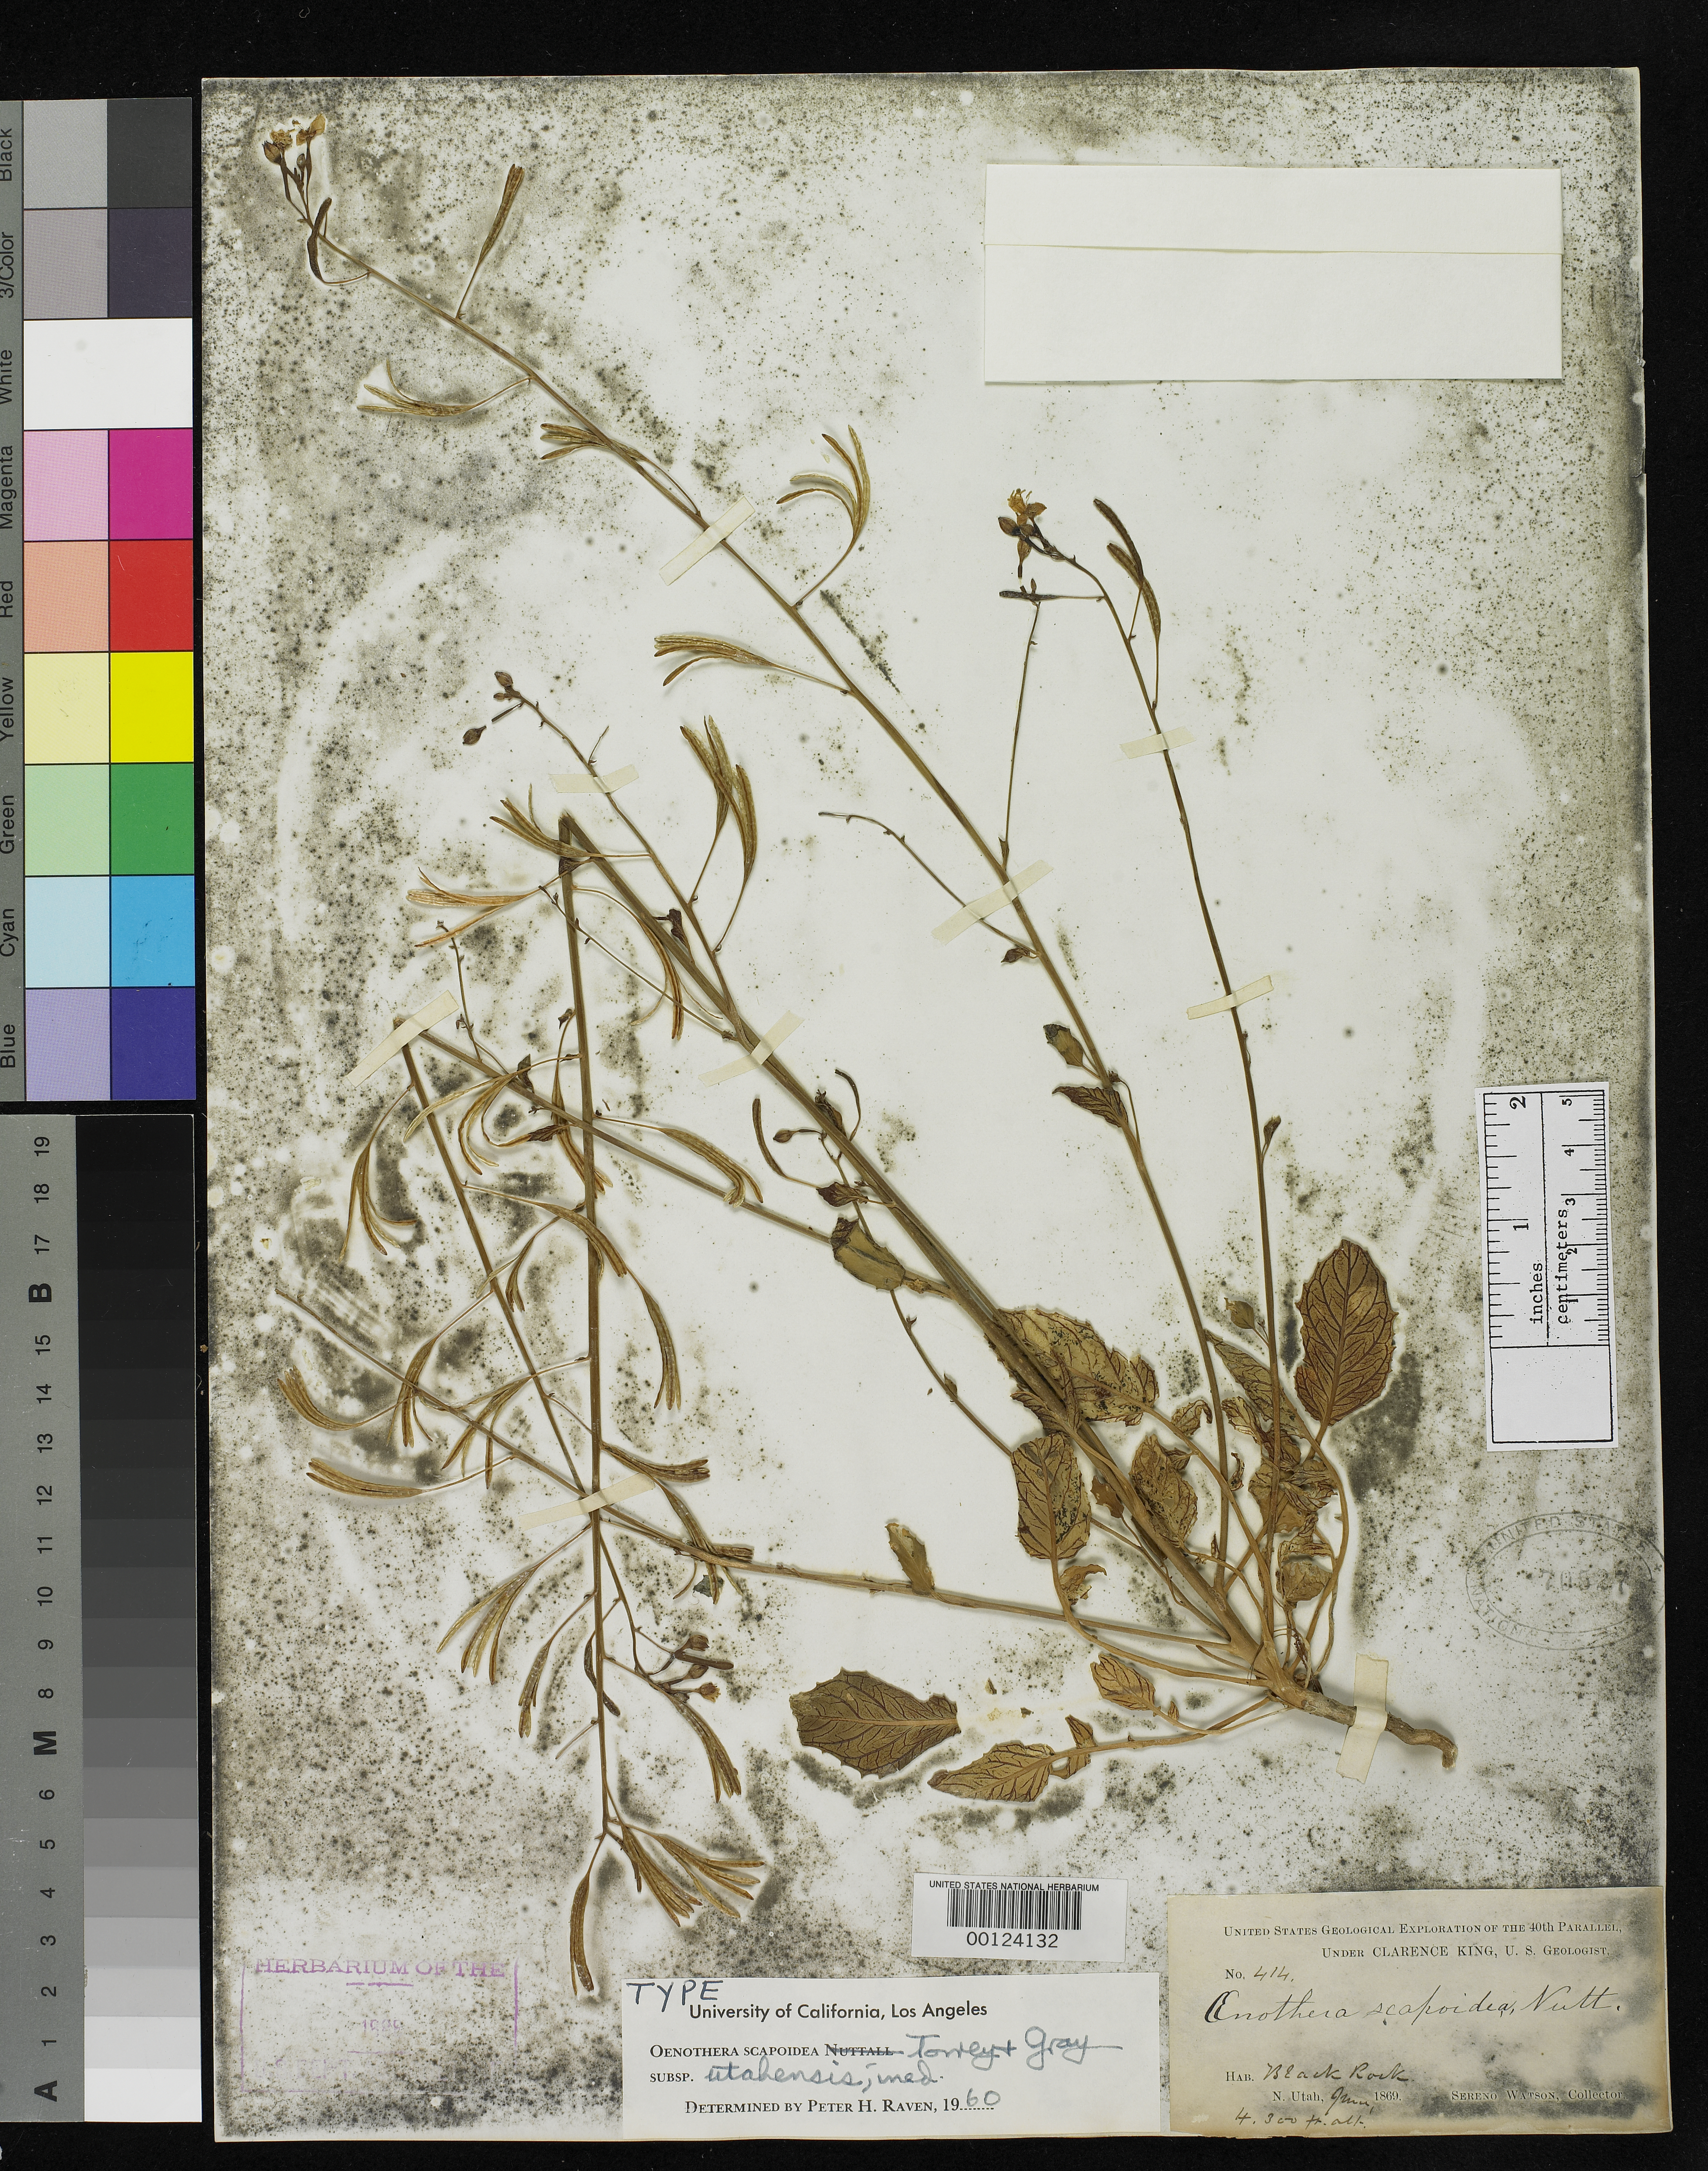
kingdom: Plantae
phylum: Tracheophyta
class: Magnoliopsida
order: Myrtales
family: Onagraceae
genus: Oenothera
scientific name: Oenothera scapoidea subsp. utahensis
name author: P.H. Raven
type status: Holotype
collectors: S. Watson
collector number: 414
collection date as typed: Jun 1869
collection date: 1869-06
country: United States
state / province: Utah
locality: Black Rock.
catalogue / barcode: US 70527